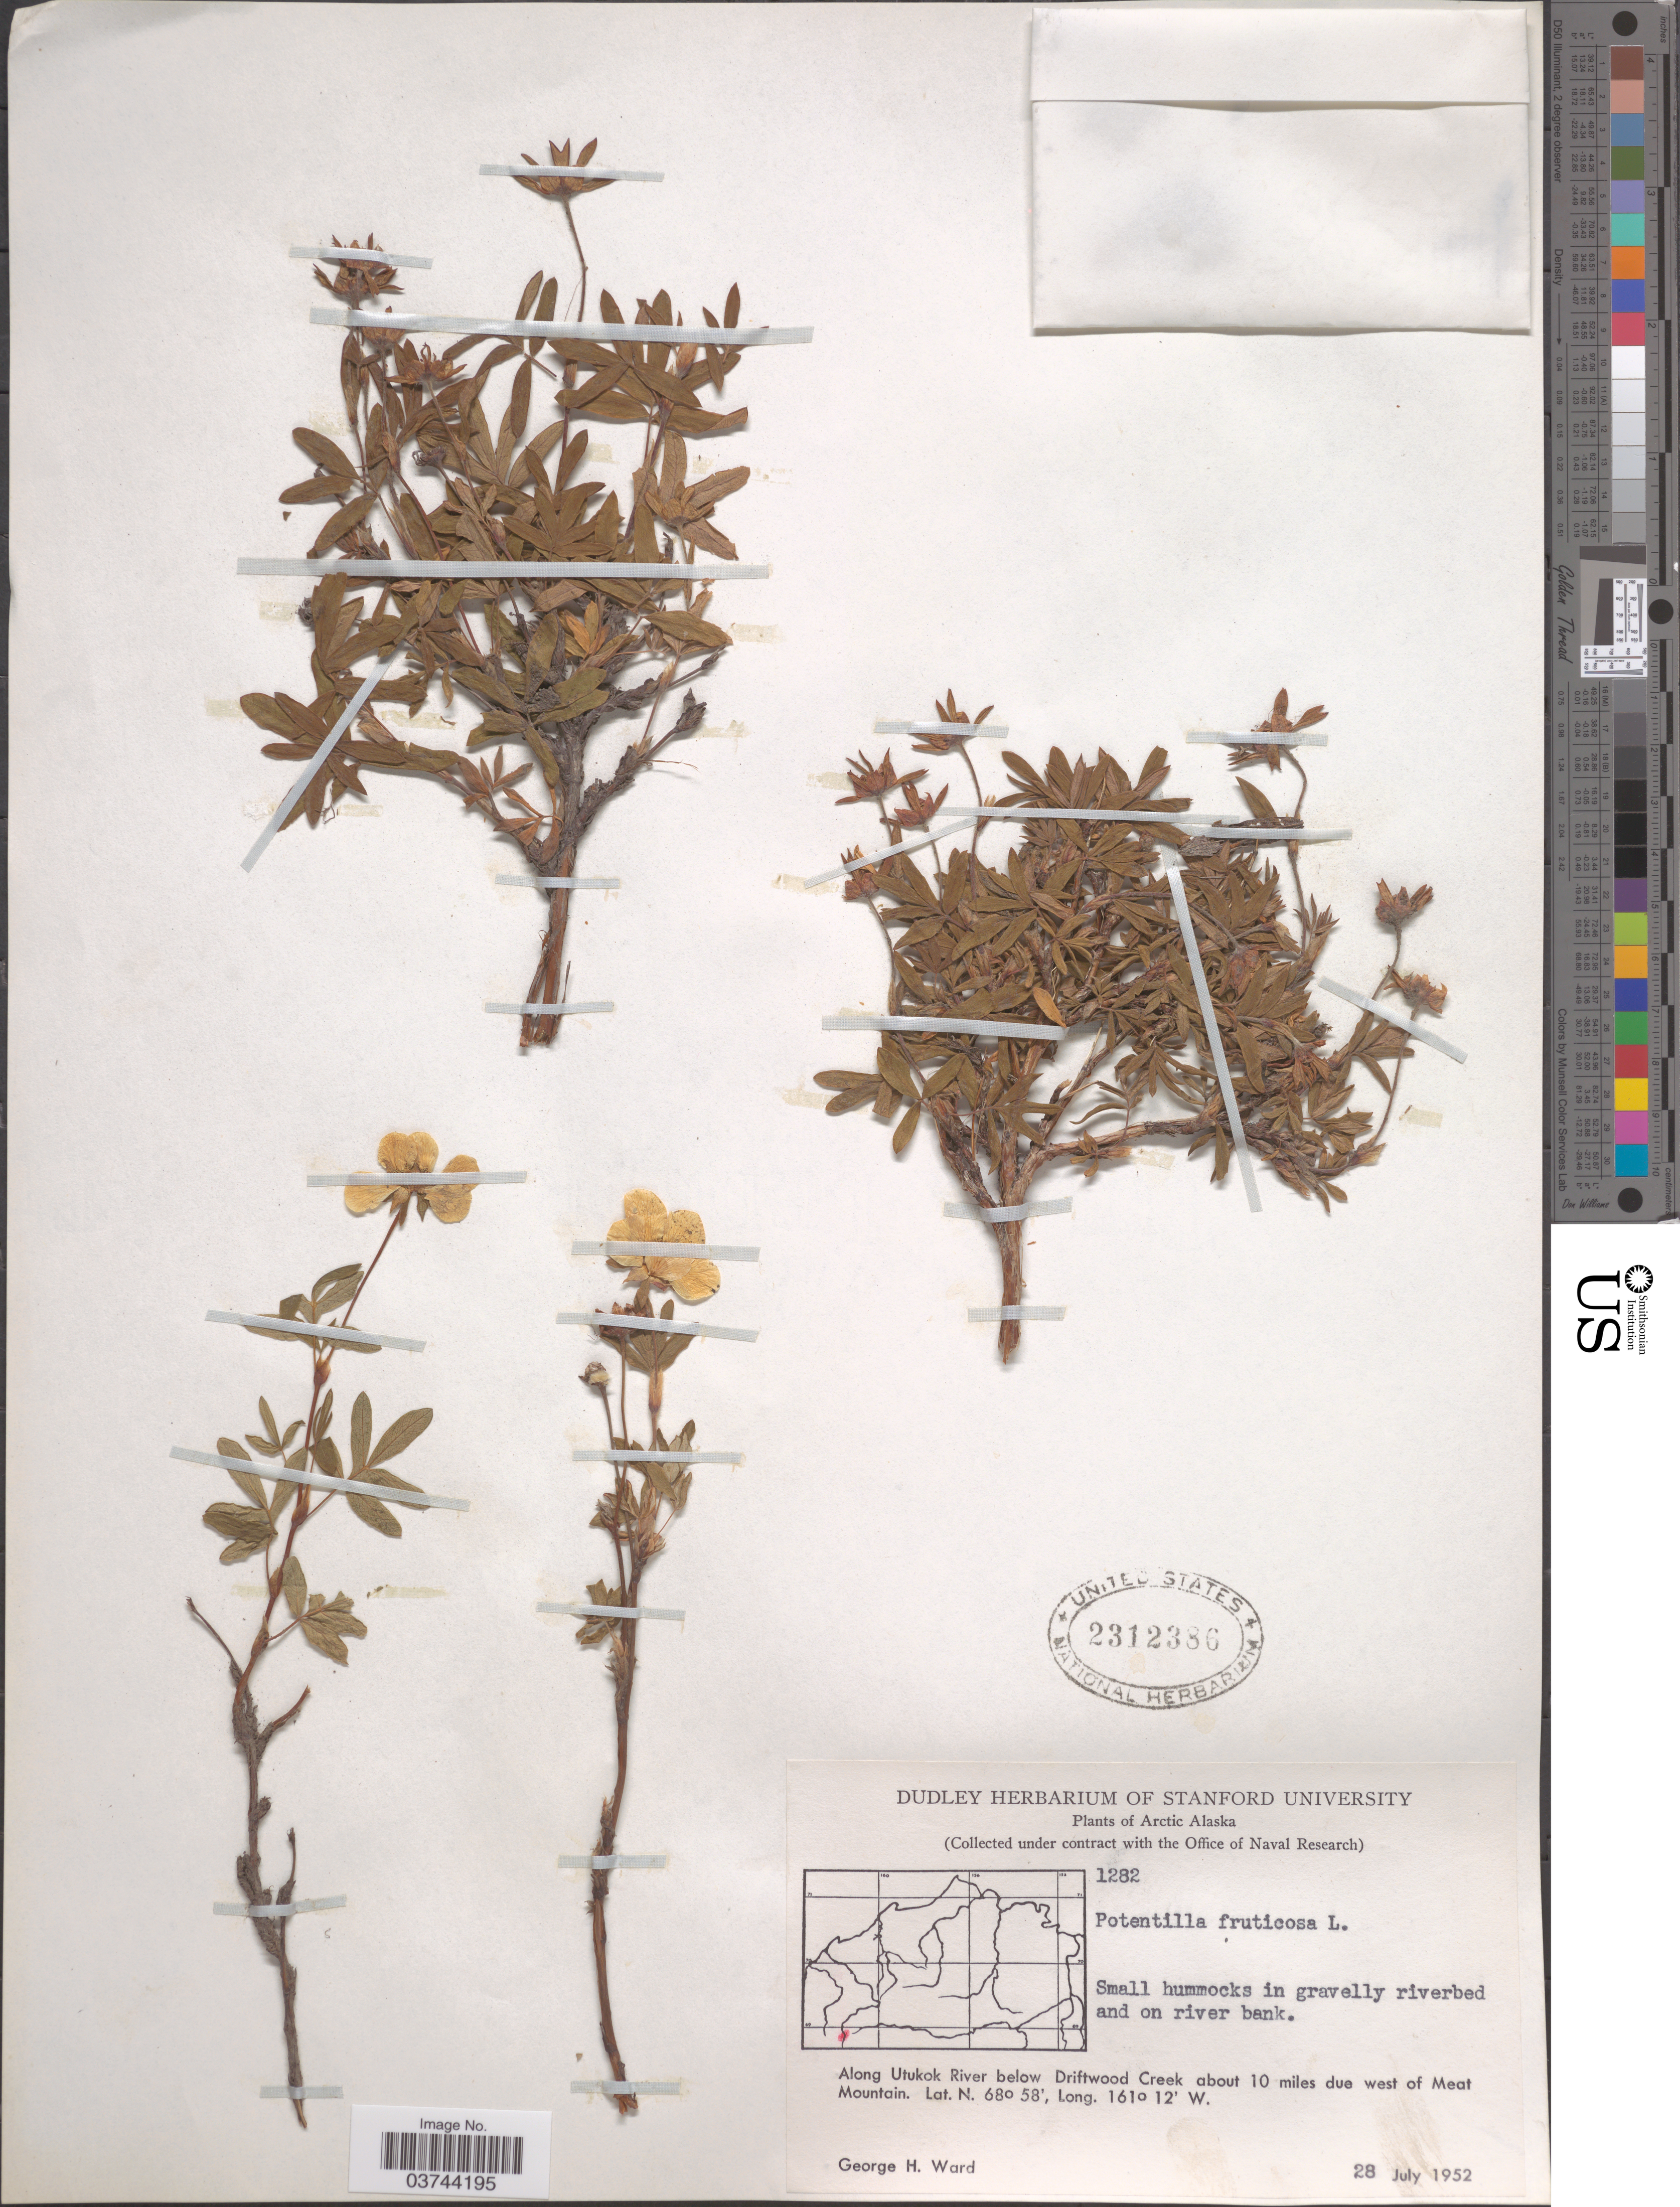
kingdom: Plantae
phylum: Tracheophyta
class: Magnoliopsida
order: Rosales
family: Rosaceae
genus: Dasiphora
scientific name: Dasiphora fruticosa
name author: (L.) Rydb.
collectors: G. H. Ward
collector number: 1282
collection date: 1952-07-28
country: United States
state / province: Alaska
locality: Arctic Alaska. Small hummocks in gravelly riverbed and on river bank. Along Utukok River below Driftwood Creek about 10 miles due west of Meat Mountain.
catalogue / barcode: US 2312386